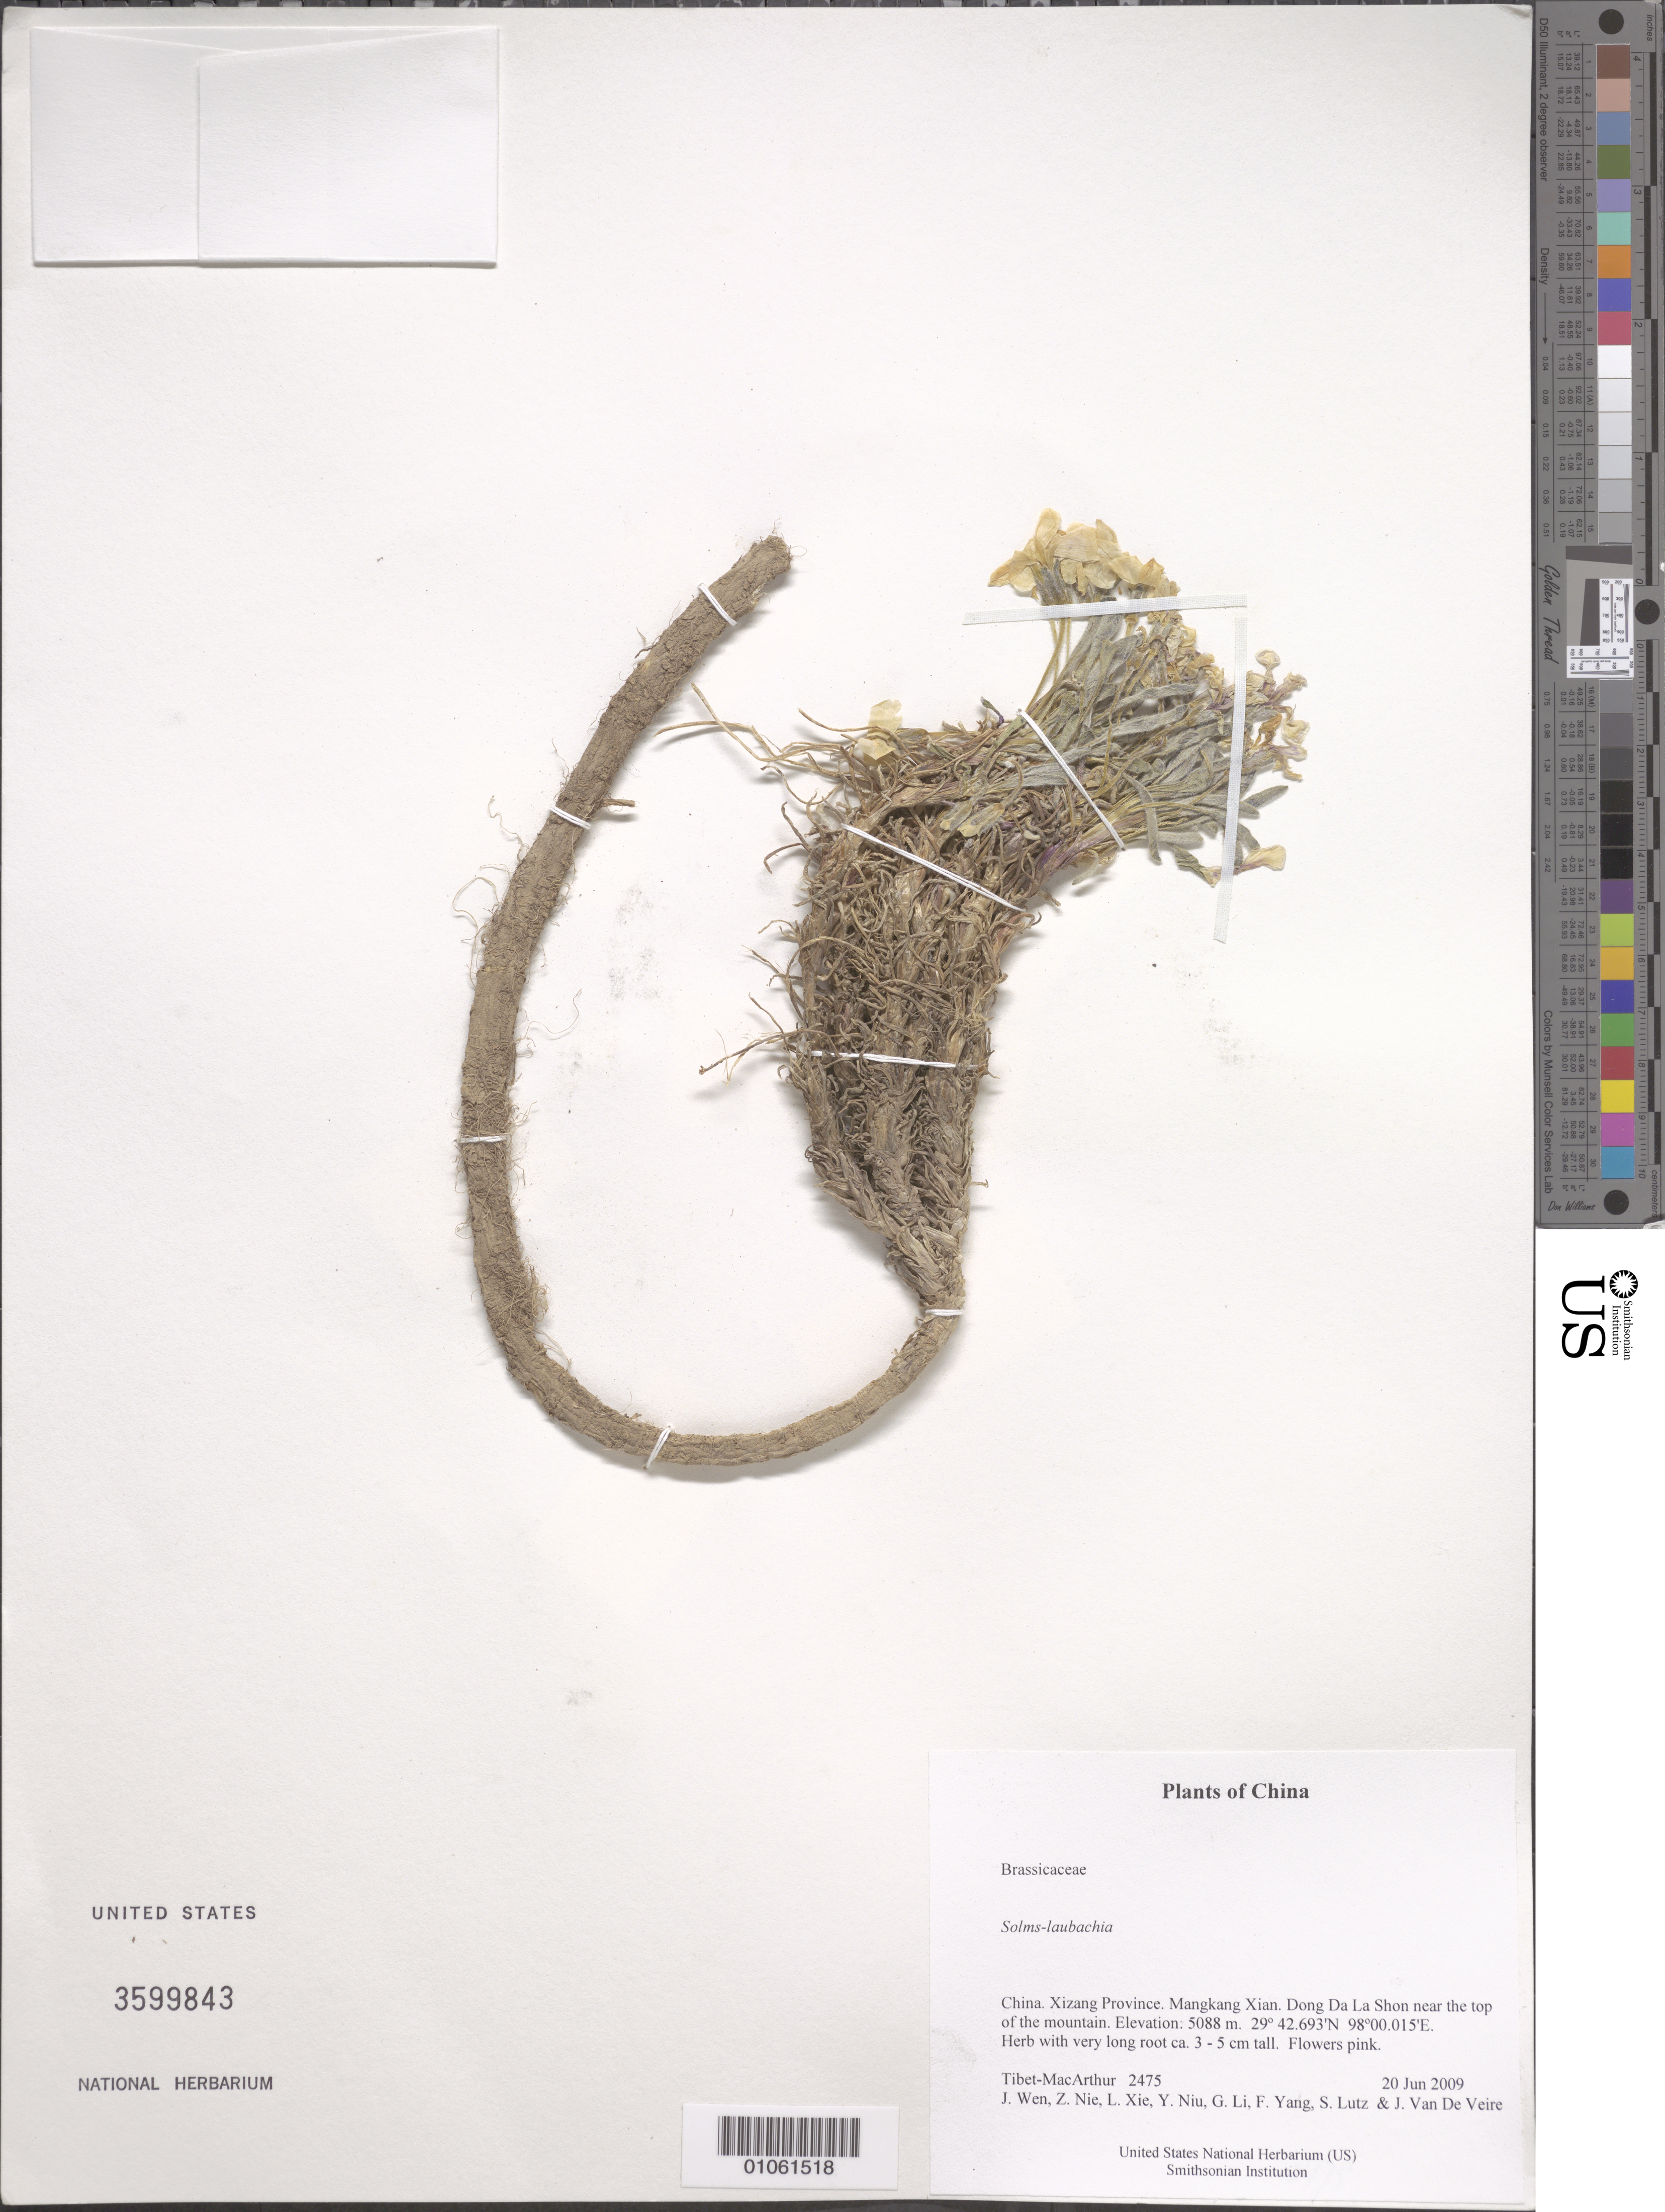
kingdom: Plantae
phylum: Tracheophyta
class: Magnoliopsida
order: Brassicales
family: Brassicaceae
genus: Solms-Laubachia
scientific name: Solms-laubachia sp.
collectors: Tibet-MacArthur, J. Wen, Z. Nie, L. Xie, Y. Niu, G. Li, F. Yang, S. Lutz & J. Van De Veire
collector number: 2475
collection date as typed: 20 Jun 2009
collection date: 2009-06-20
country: China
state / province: Xizang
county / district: Mangkang Xian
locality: Dong Da La Shon near the top of the mountain.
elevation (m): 5088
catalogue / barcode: US 3599843